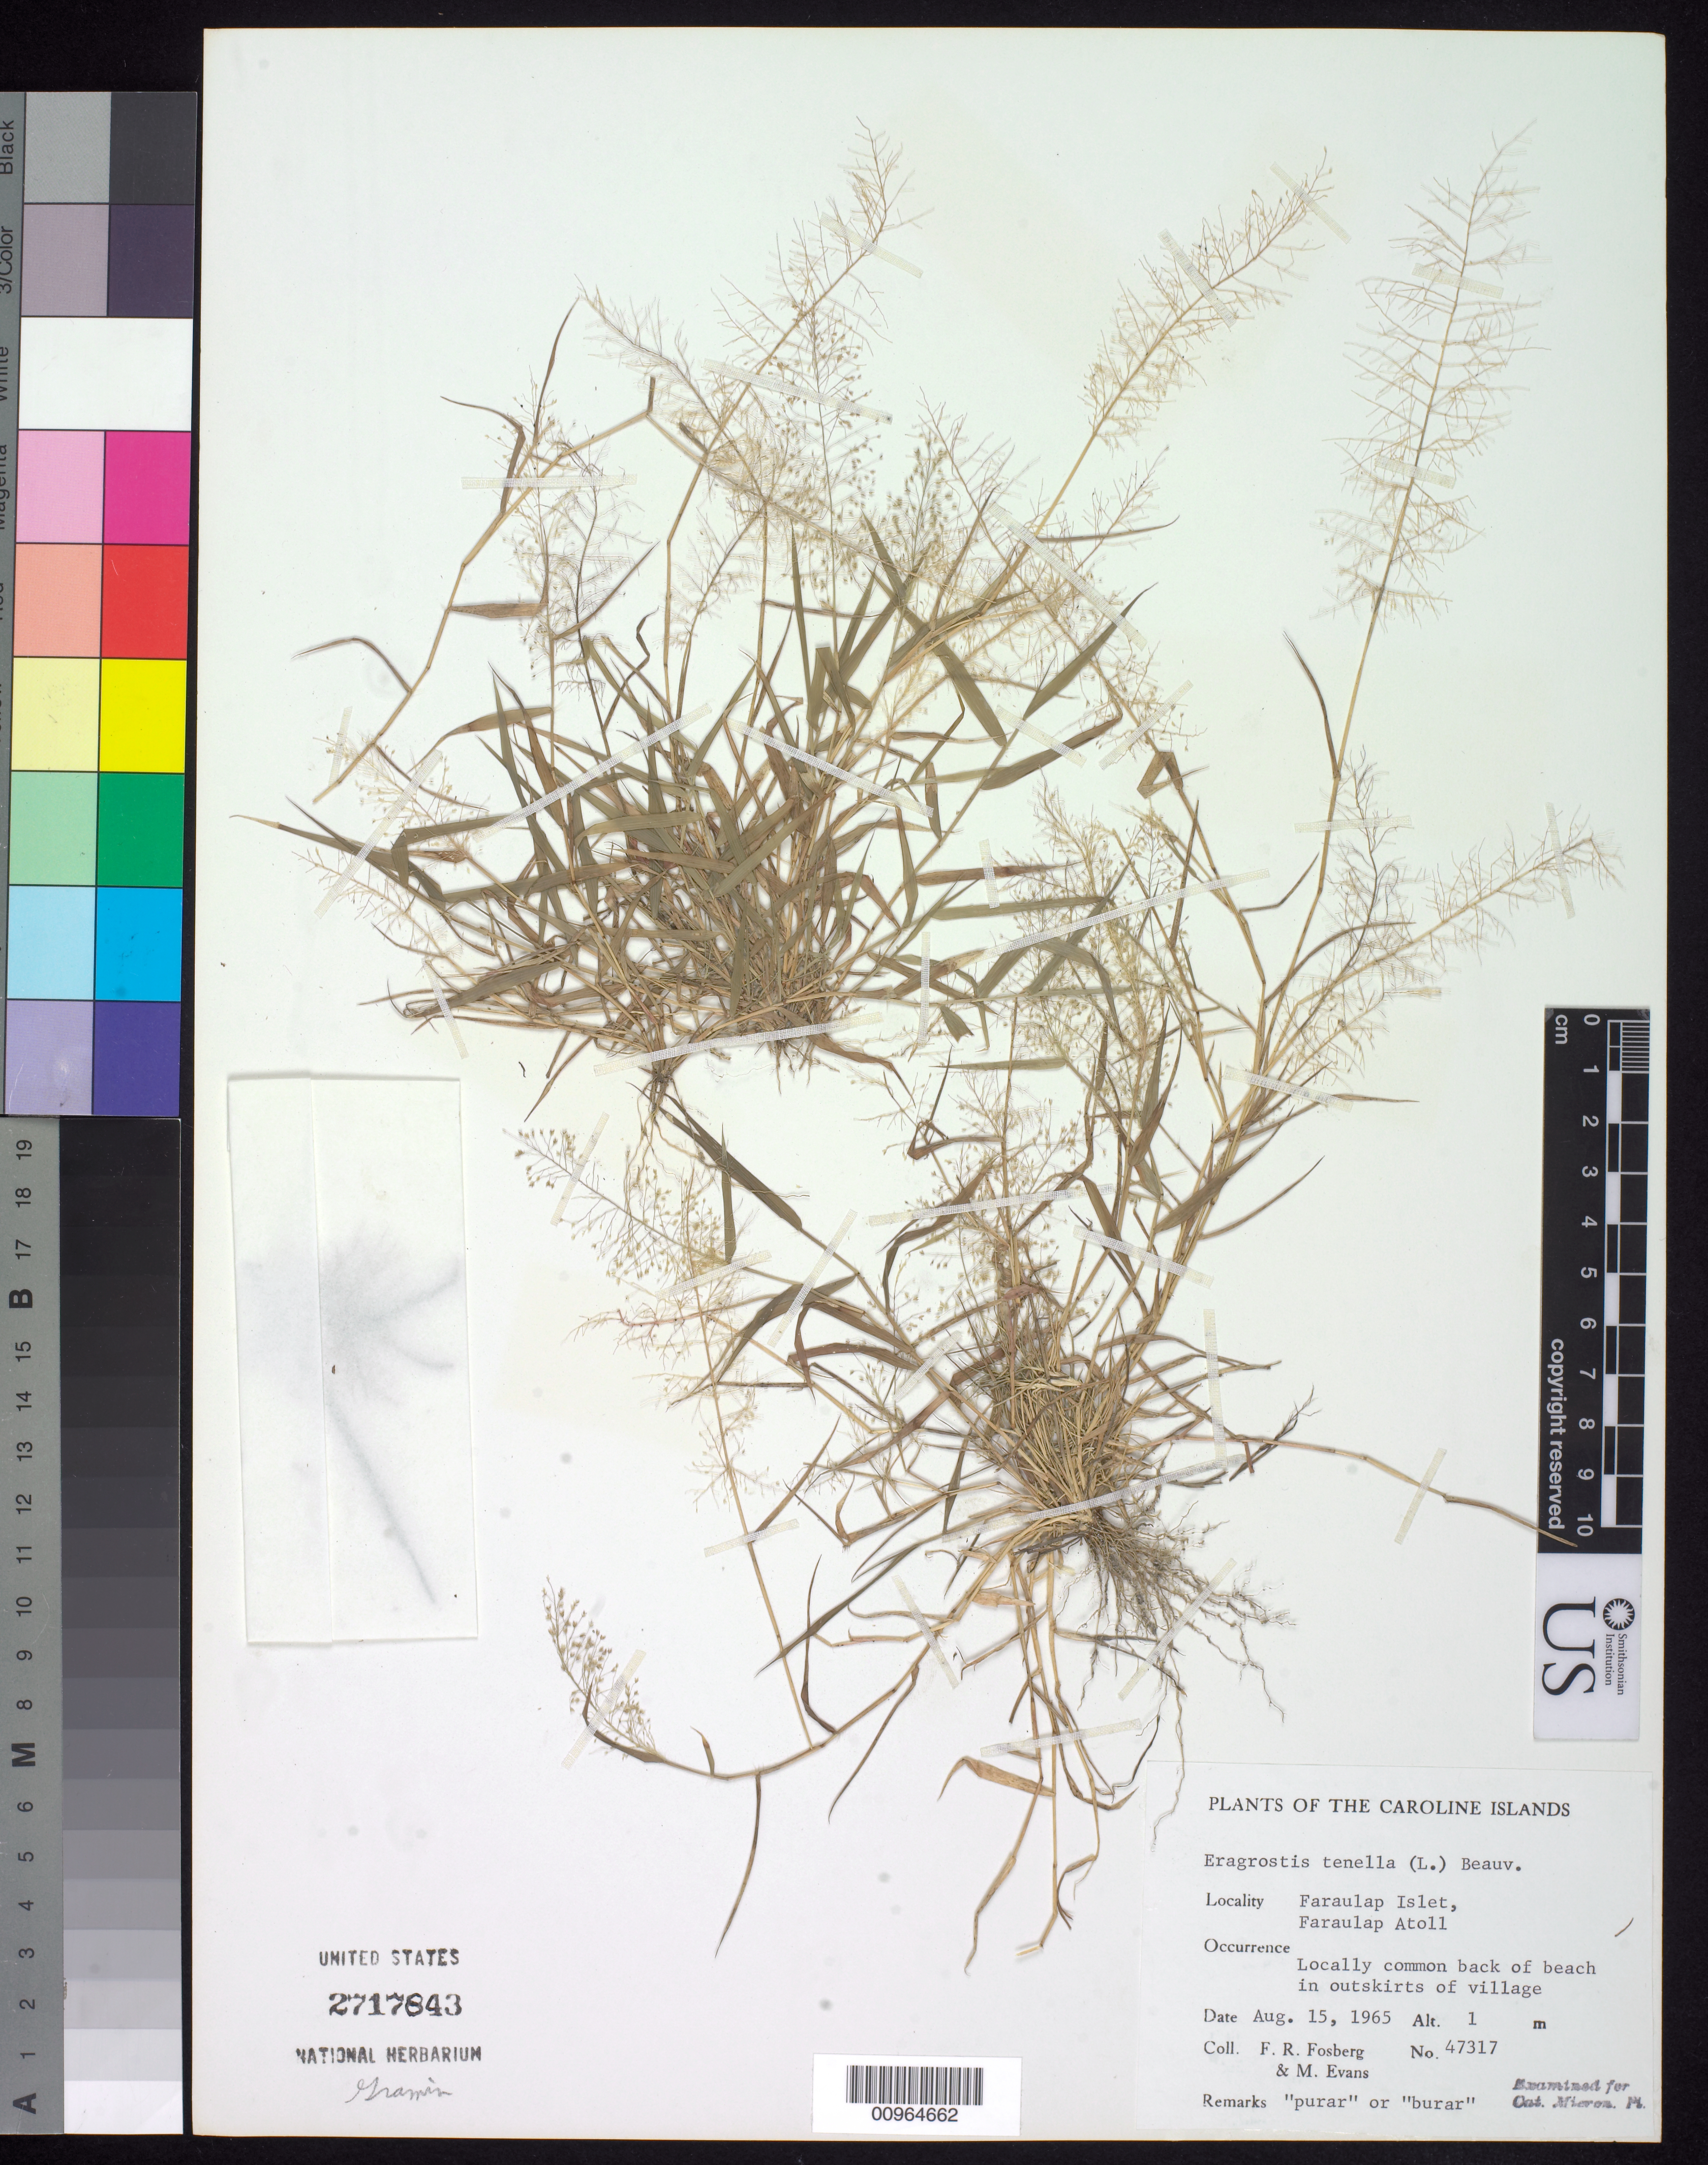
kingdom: Plantae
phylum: Tracheophyta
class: Liliopsida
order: Poales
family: Poaceae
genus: Eragrostis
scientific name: Eragrostis tenella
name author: (L.) P. Beauv. ex Roem. & Schult.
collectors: F. R. Fosberg & M. Evans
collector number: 47317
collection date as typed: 15 Aug 1965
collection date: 1965-08-15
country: Micronesia, Federated States of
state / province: Yap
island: Faraulep Atoll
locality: Locality common back of beach in outskirts of village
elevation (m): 1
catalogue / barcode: US 2717843